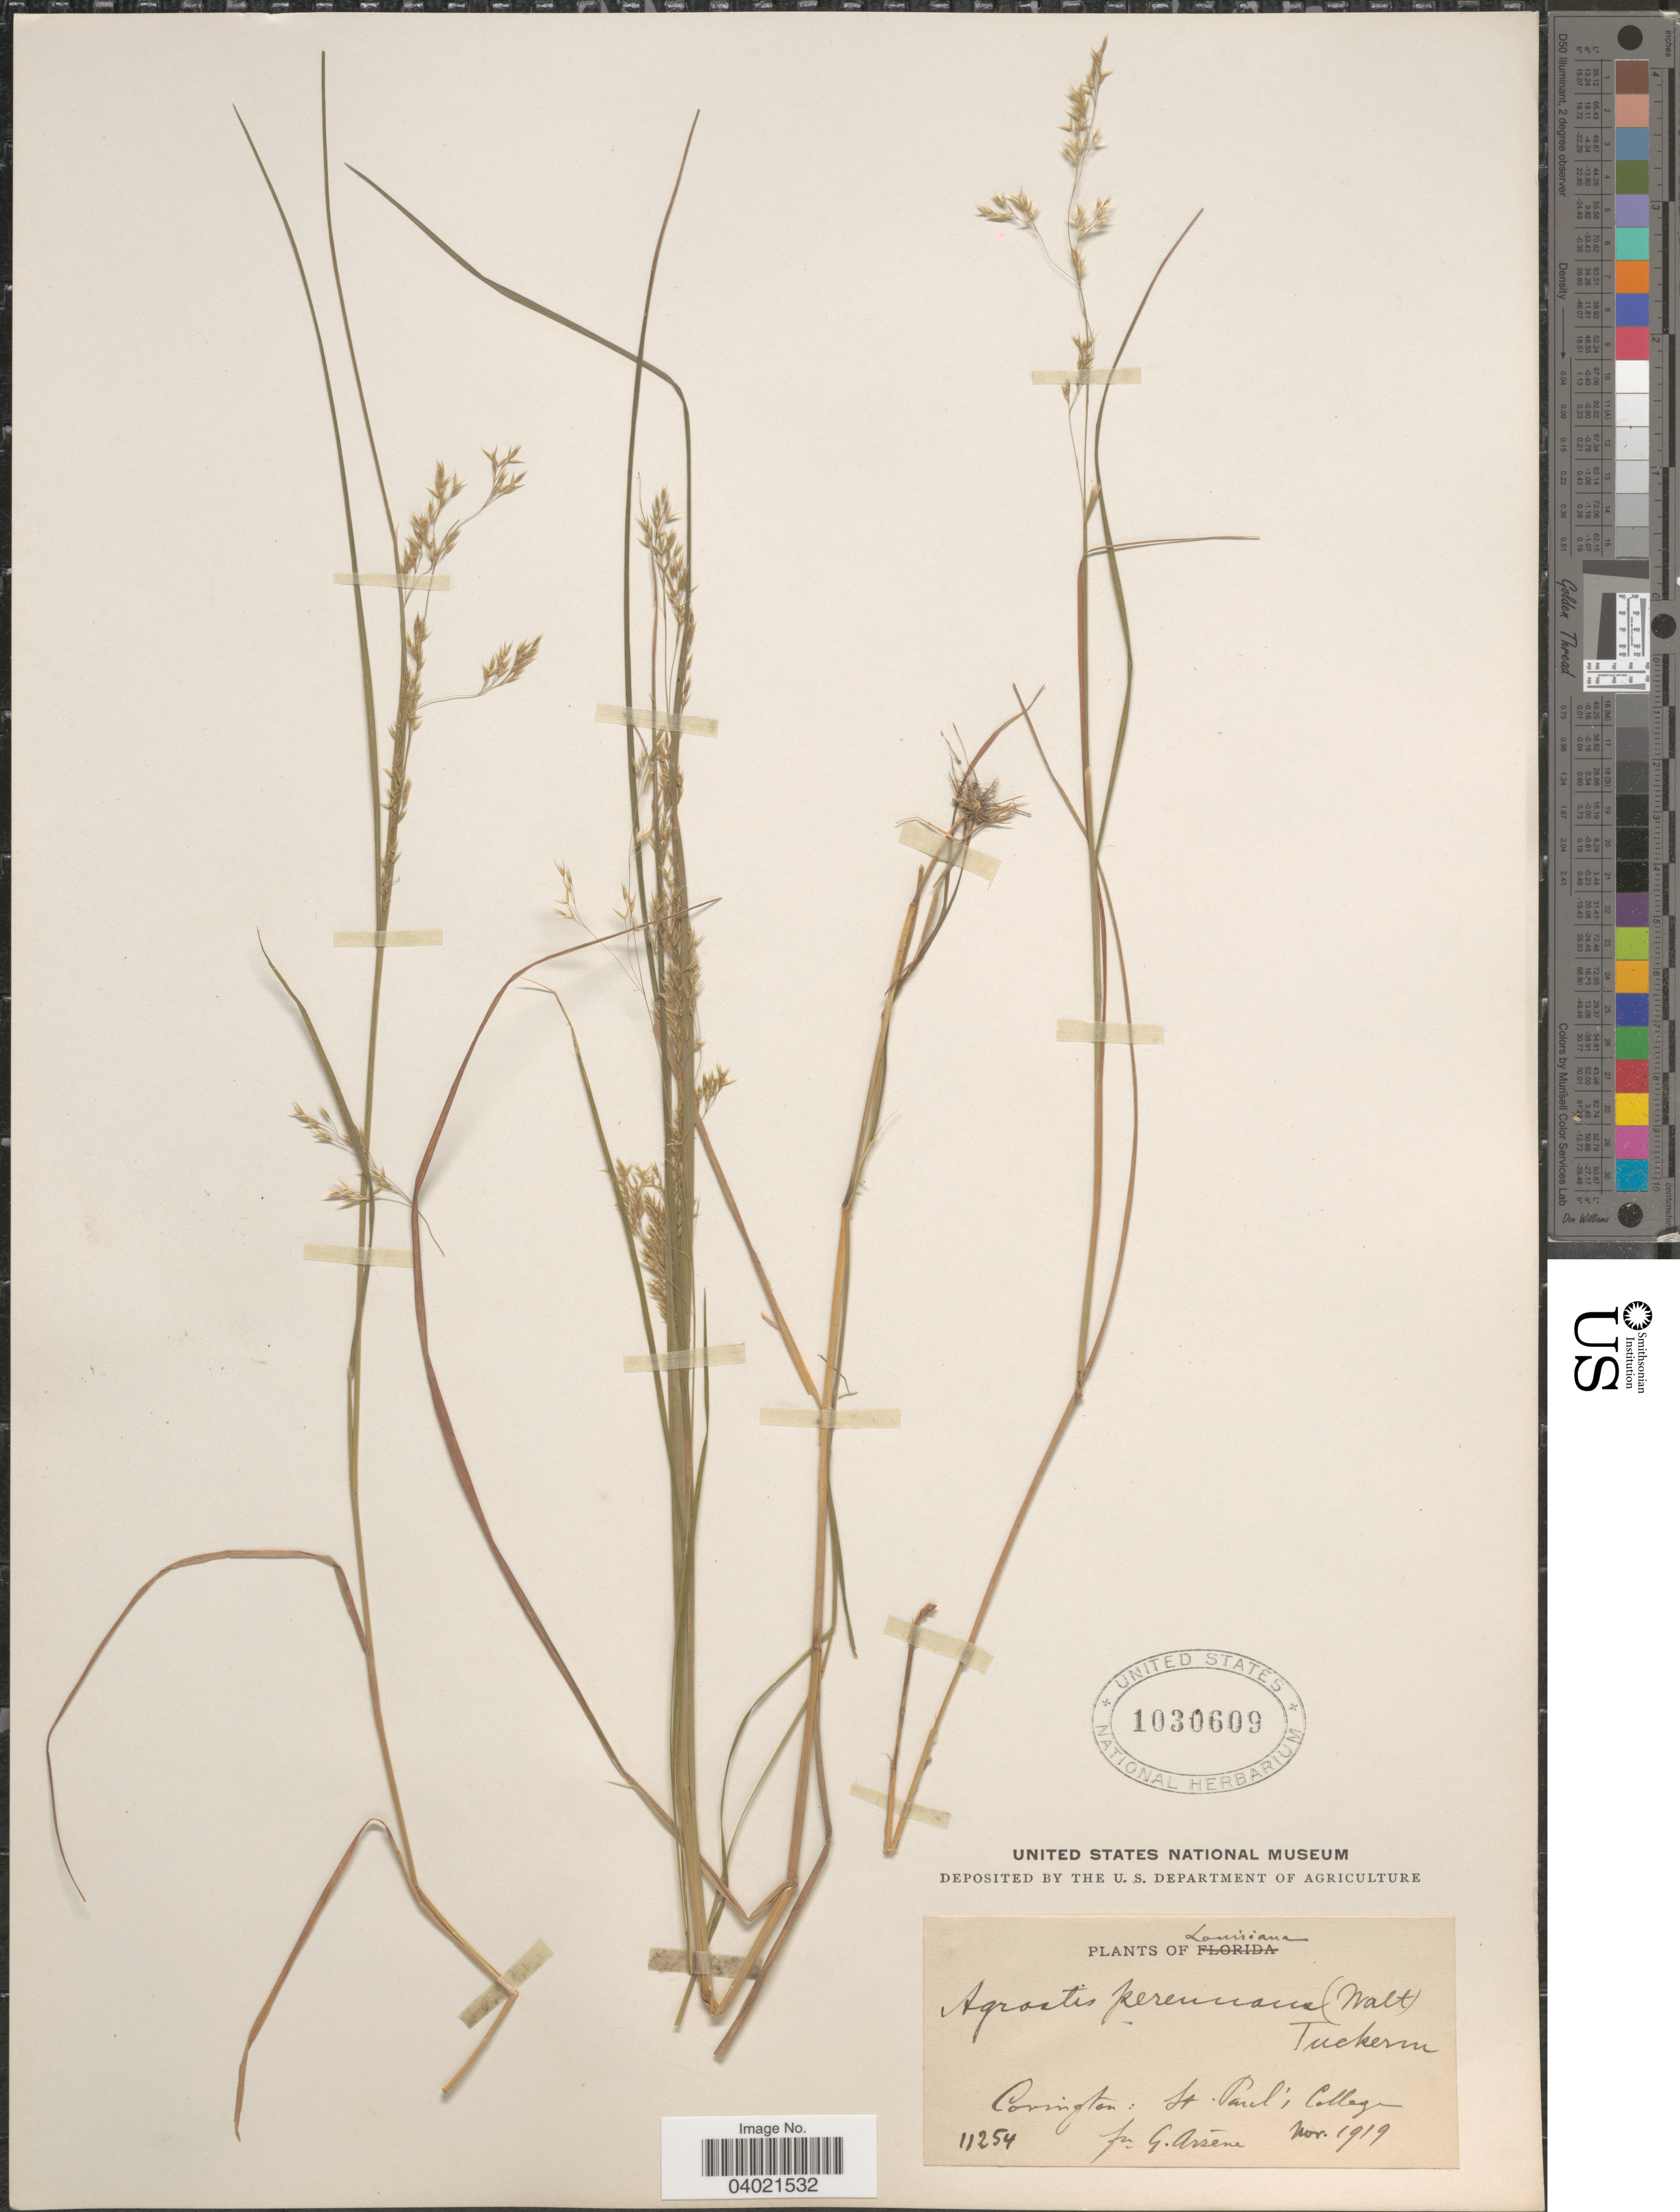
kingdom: Plantae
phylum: Tracheophyta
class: Liliopsida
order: Poales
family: Poaceae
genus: Agrostis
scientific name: Agrostis perennans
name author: (Walter) Tuck.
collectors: Bro. G. Arsène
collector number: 11254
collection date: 1919-11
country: United States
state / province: Louisiana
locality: Covington: St. Paul; College.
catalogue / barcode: US 1030609